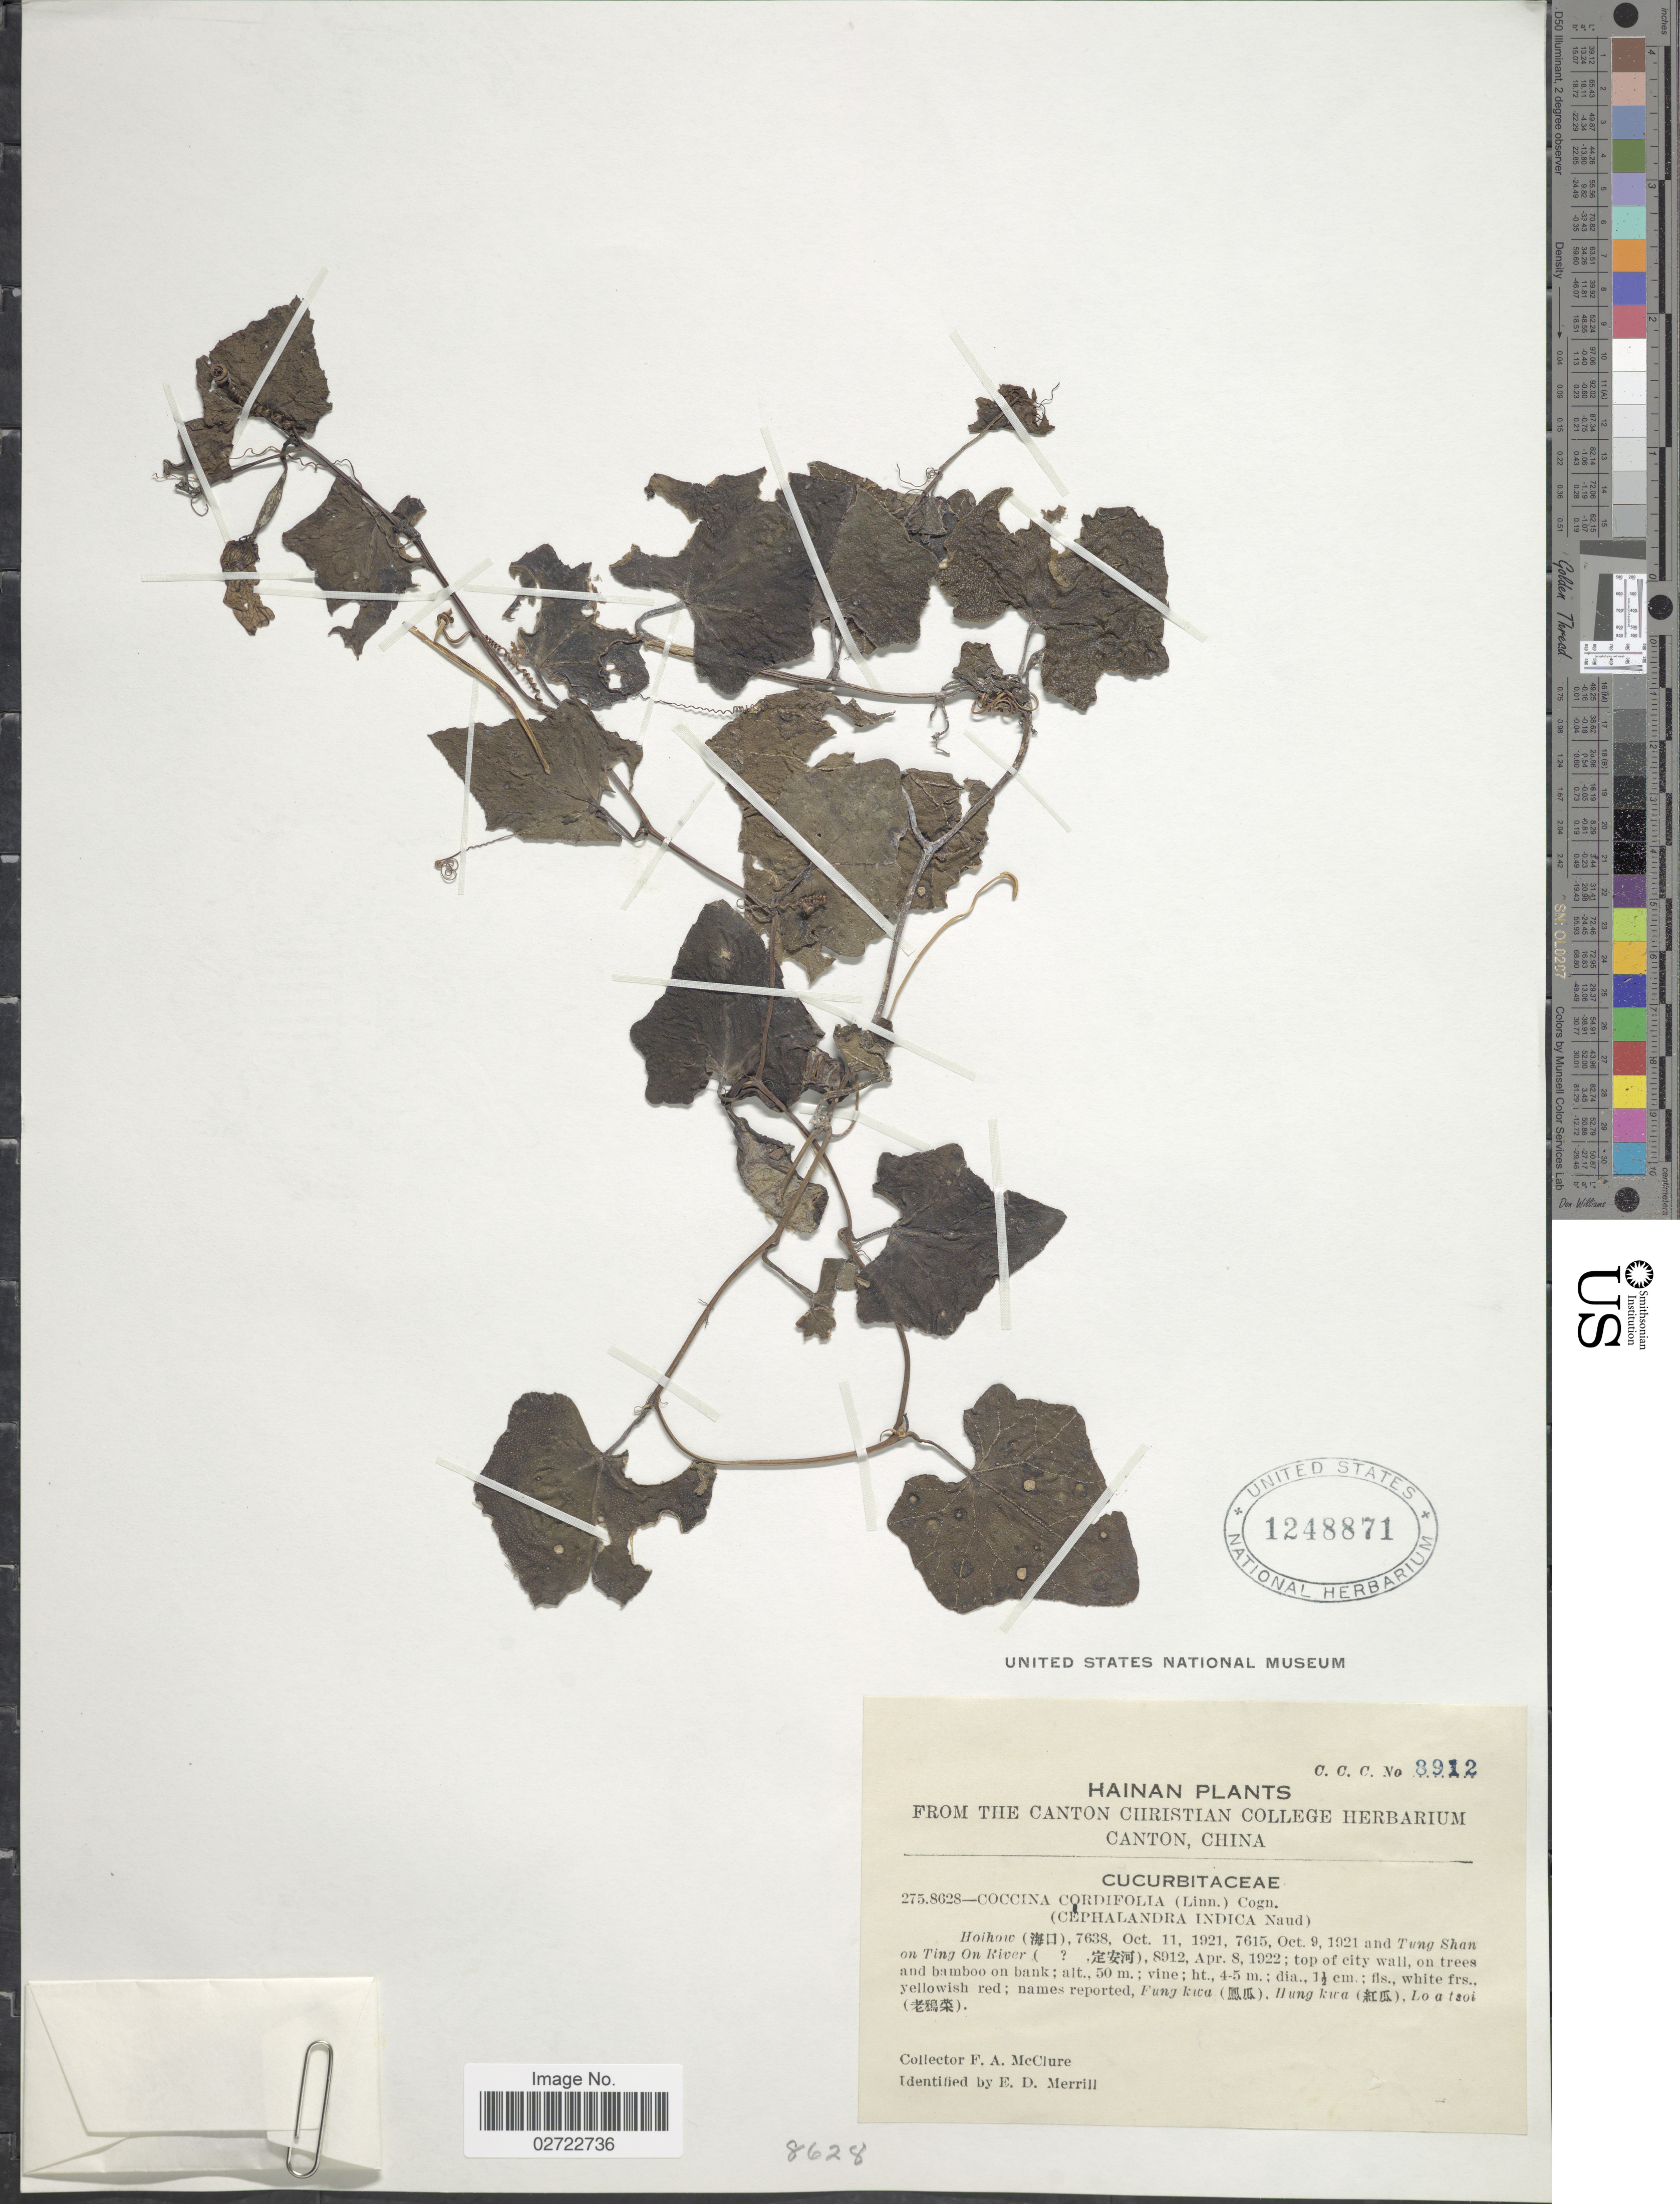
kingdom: Plantae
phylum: Tracheophyta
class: Magnoliopsida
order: Cucurbitales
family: Cucurbitaceae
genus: Coccinia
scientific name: Coccinia grandis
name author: (L.) Voigt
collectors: F. A. McClure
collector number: C.C.C. 8912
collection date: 1921-10-09/1921-10-11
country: China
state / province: Hainan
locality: Hoihow, and Tuing Shan on Ting on River, top of city wall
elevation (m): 50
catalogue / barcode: US 1248871